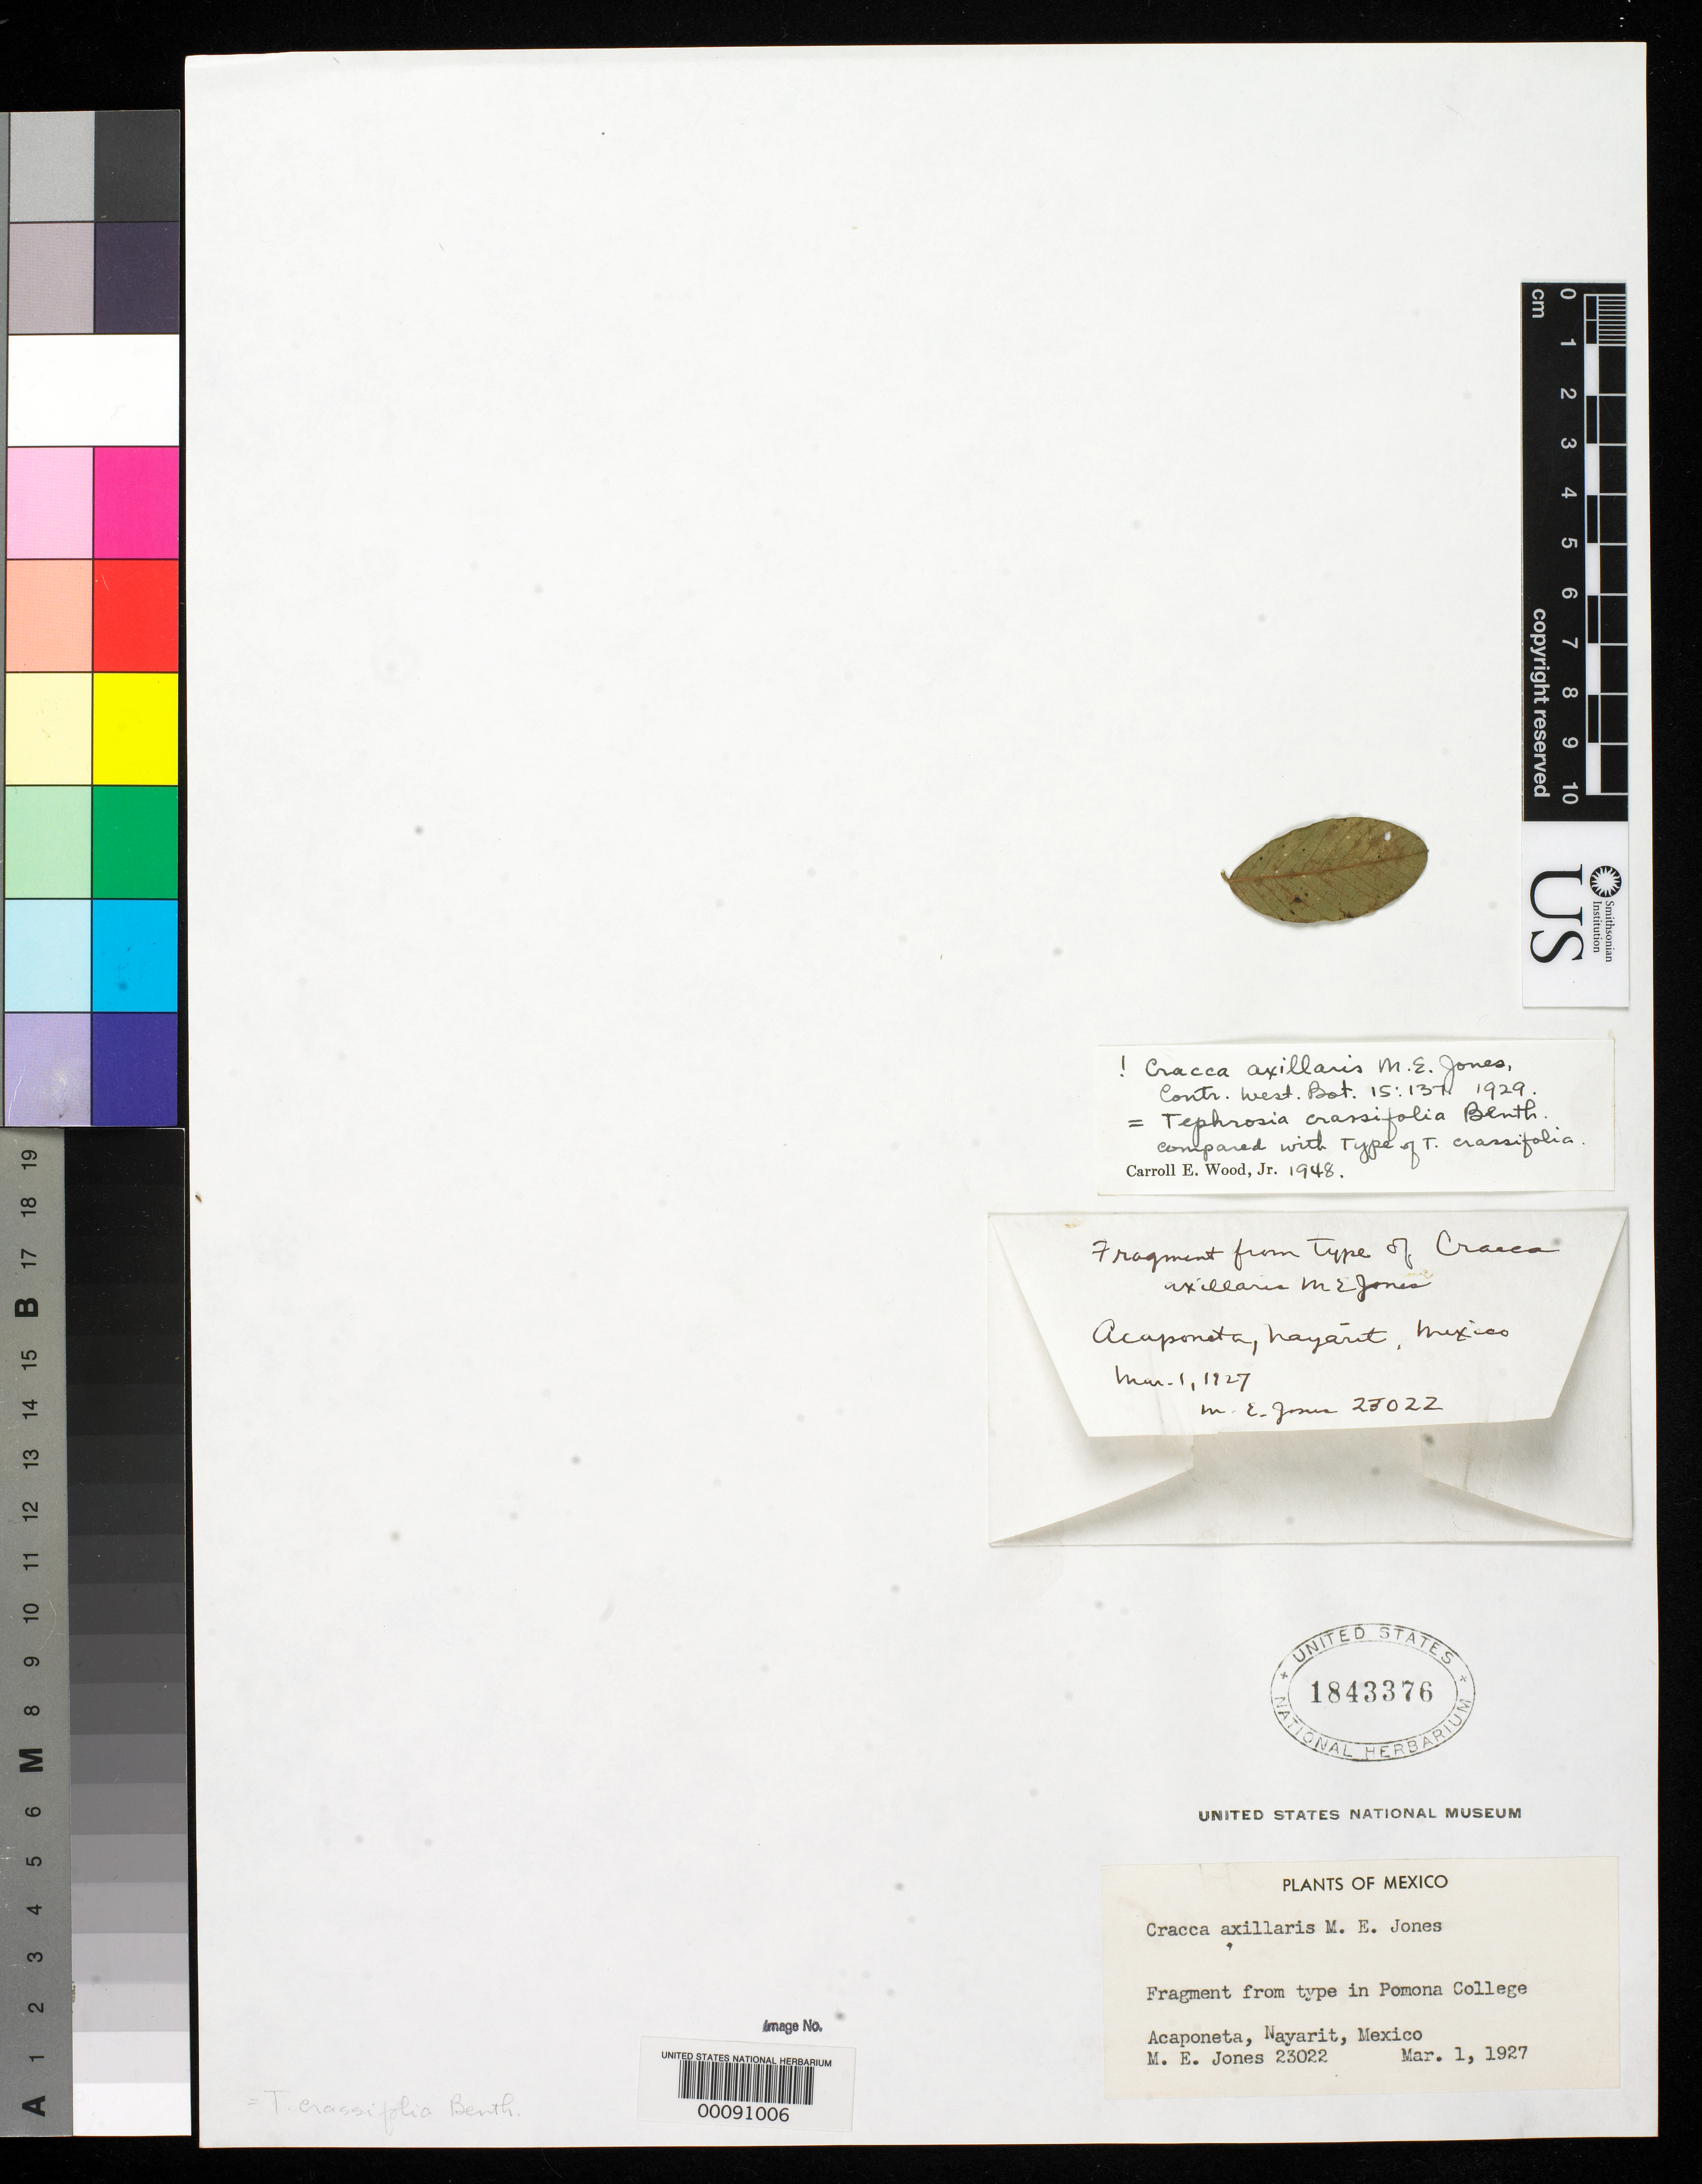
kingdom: Plantae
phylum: Tracheophyta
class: Magnoliopsida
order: Fabales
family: Fabaceae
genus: Cracca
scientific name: Cracca axillaris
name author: M.E. Jones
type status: Isotype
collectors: M. E. Jones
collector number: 23022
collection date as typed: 01 Mar 1927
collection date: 1927-03-01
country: Mexico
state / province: Nayarit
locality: Acaponeta.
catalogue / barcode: US 1843376